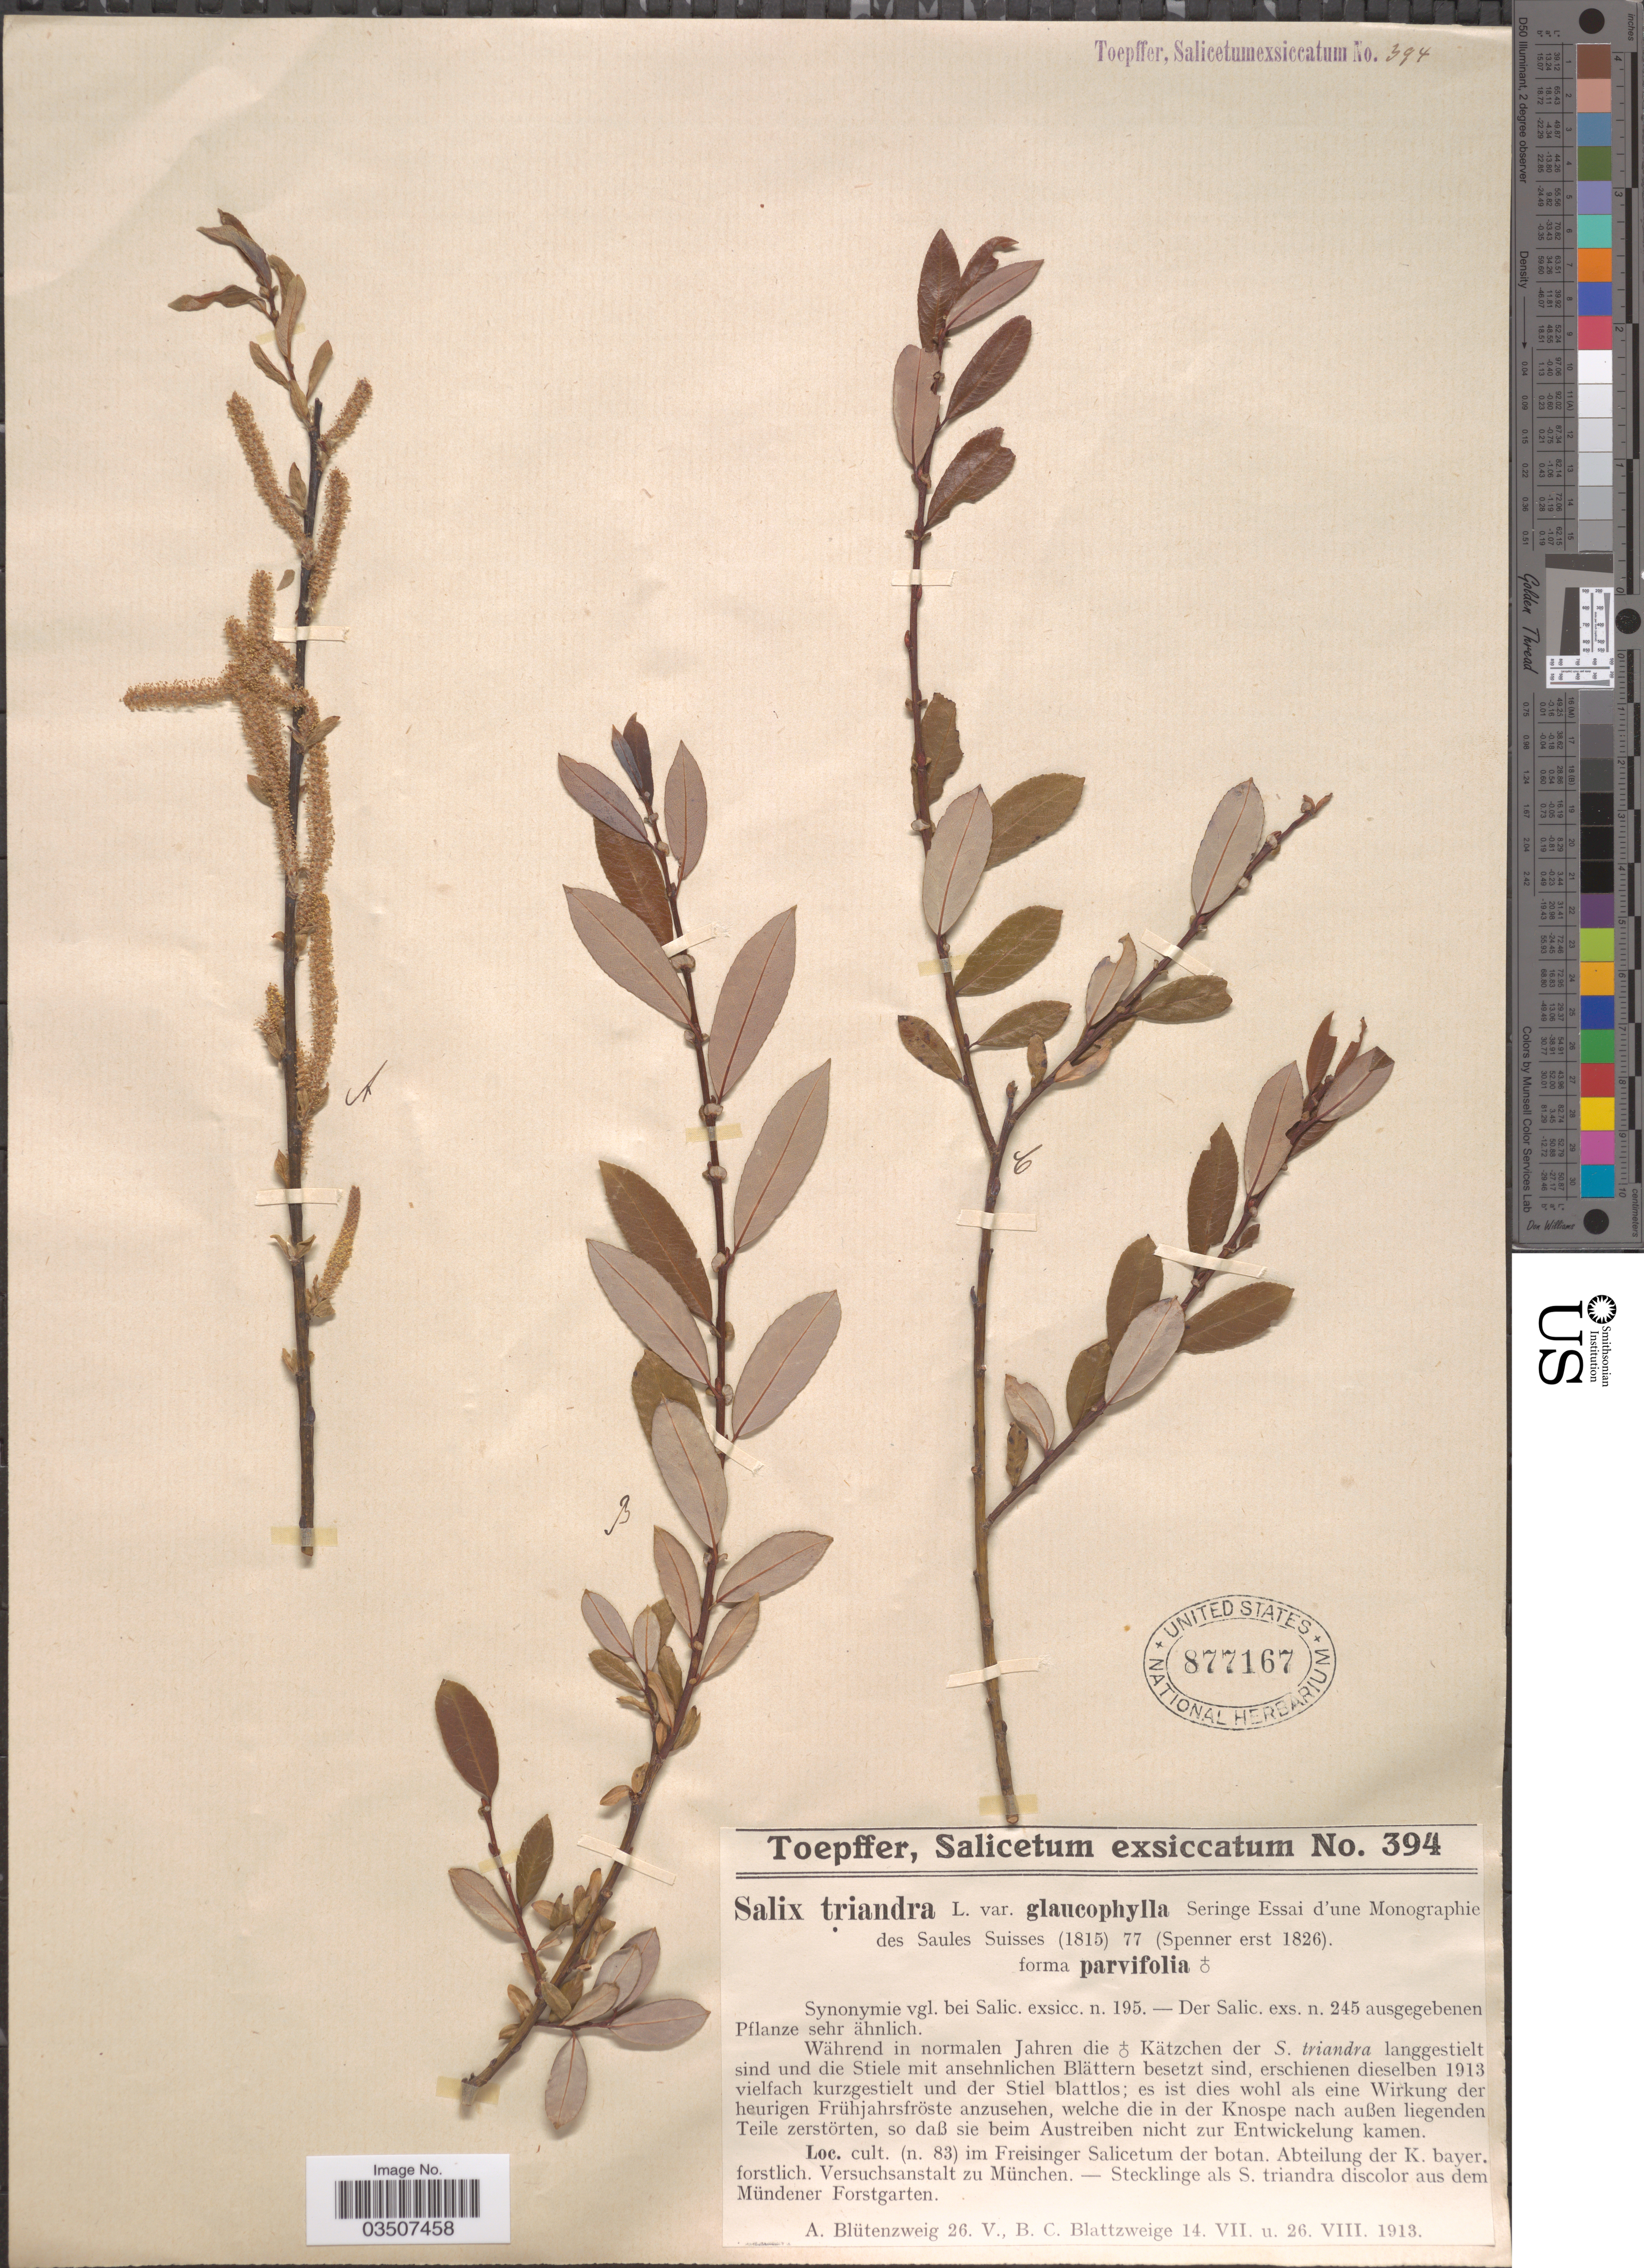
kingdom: Plantae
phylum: Tracheophyta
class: Magnoliopsida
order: Malpighiales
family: Salicaceae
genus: Salix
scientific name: Salix triandra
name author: L.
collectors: A. Toepffer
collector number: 394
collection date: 1913-05-26/1913-08-26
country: Germany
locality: Im Freisinger Salicetum der botan. Abteilung der K. bayer. forstlich. Versuchsanstalt zu München. - Stecklinge als S. triandra discolor aus dem Mündener Forstgarten.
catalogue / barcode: US 877167